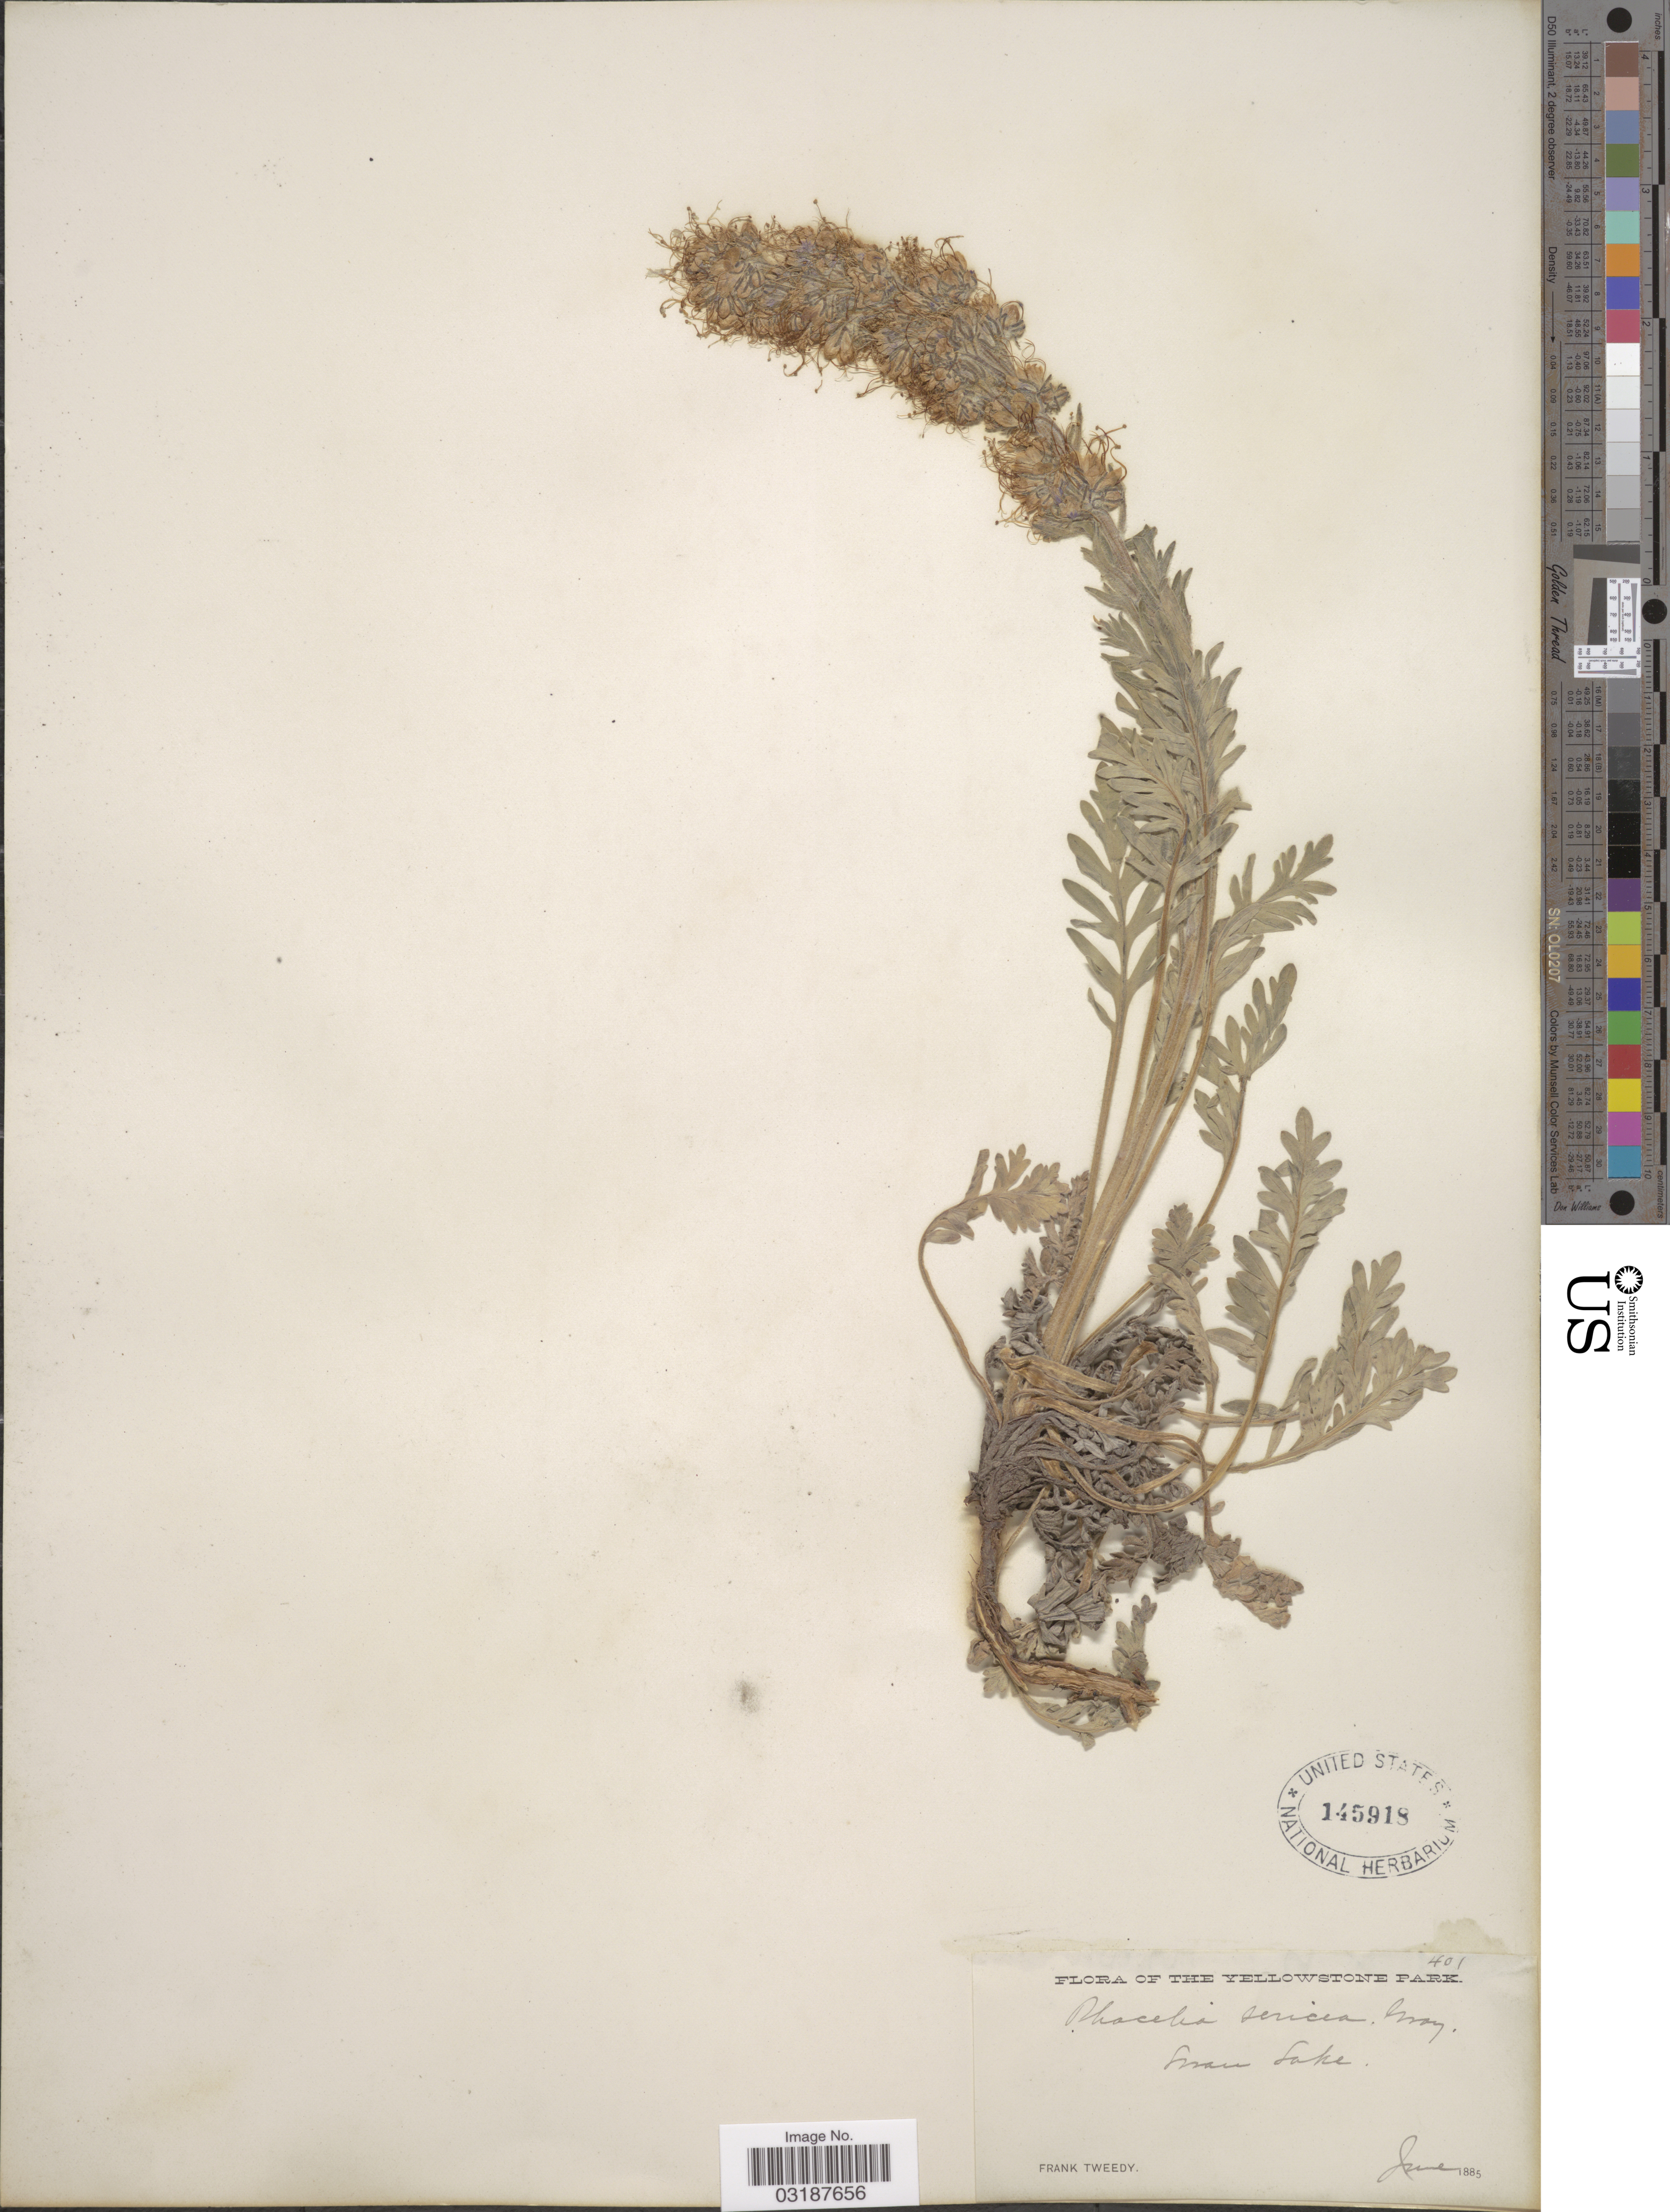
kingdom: Plantae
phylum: Tracheophyta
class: Magnoliopsida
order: Boraginales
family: Hydrophyllaceae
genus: Phacelia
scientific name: Phacelia sericea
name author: (Graham) A. Gray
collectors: F. Tweedy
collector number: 401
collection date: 1885-06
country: United States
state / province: Wyoming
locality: The Yellowstone Park. Swan Lake.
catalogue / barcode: US 145918